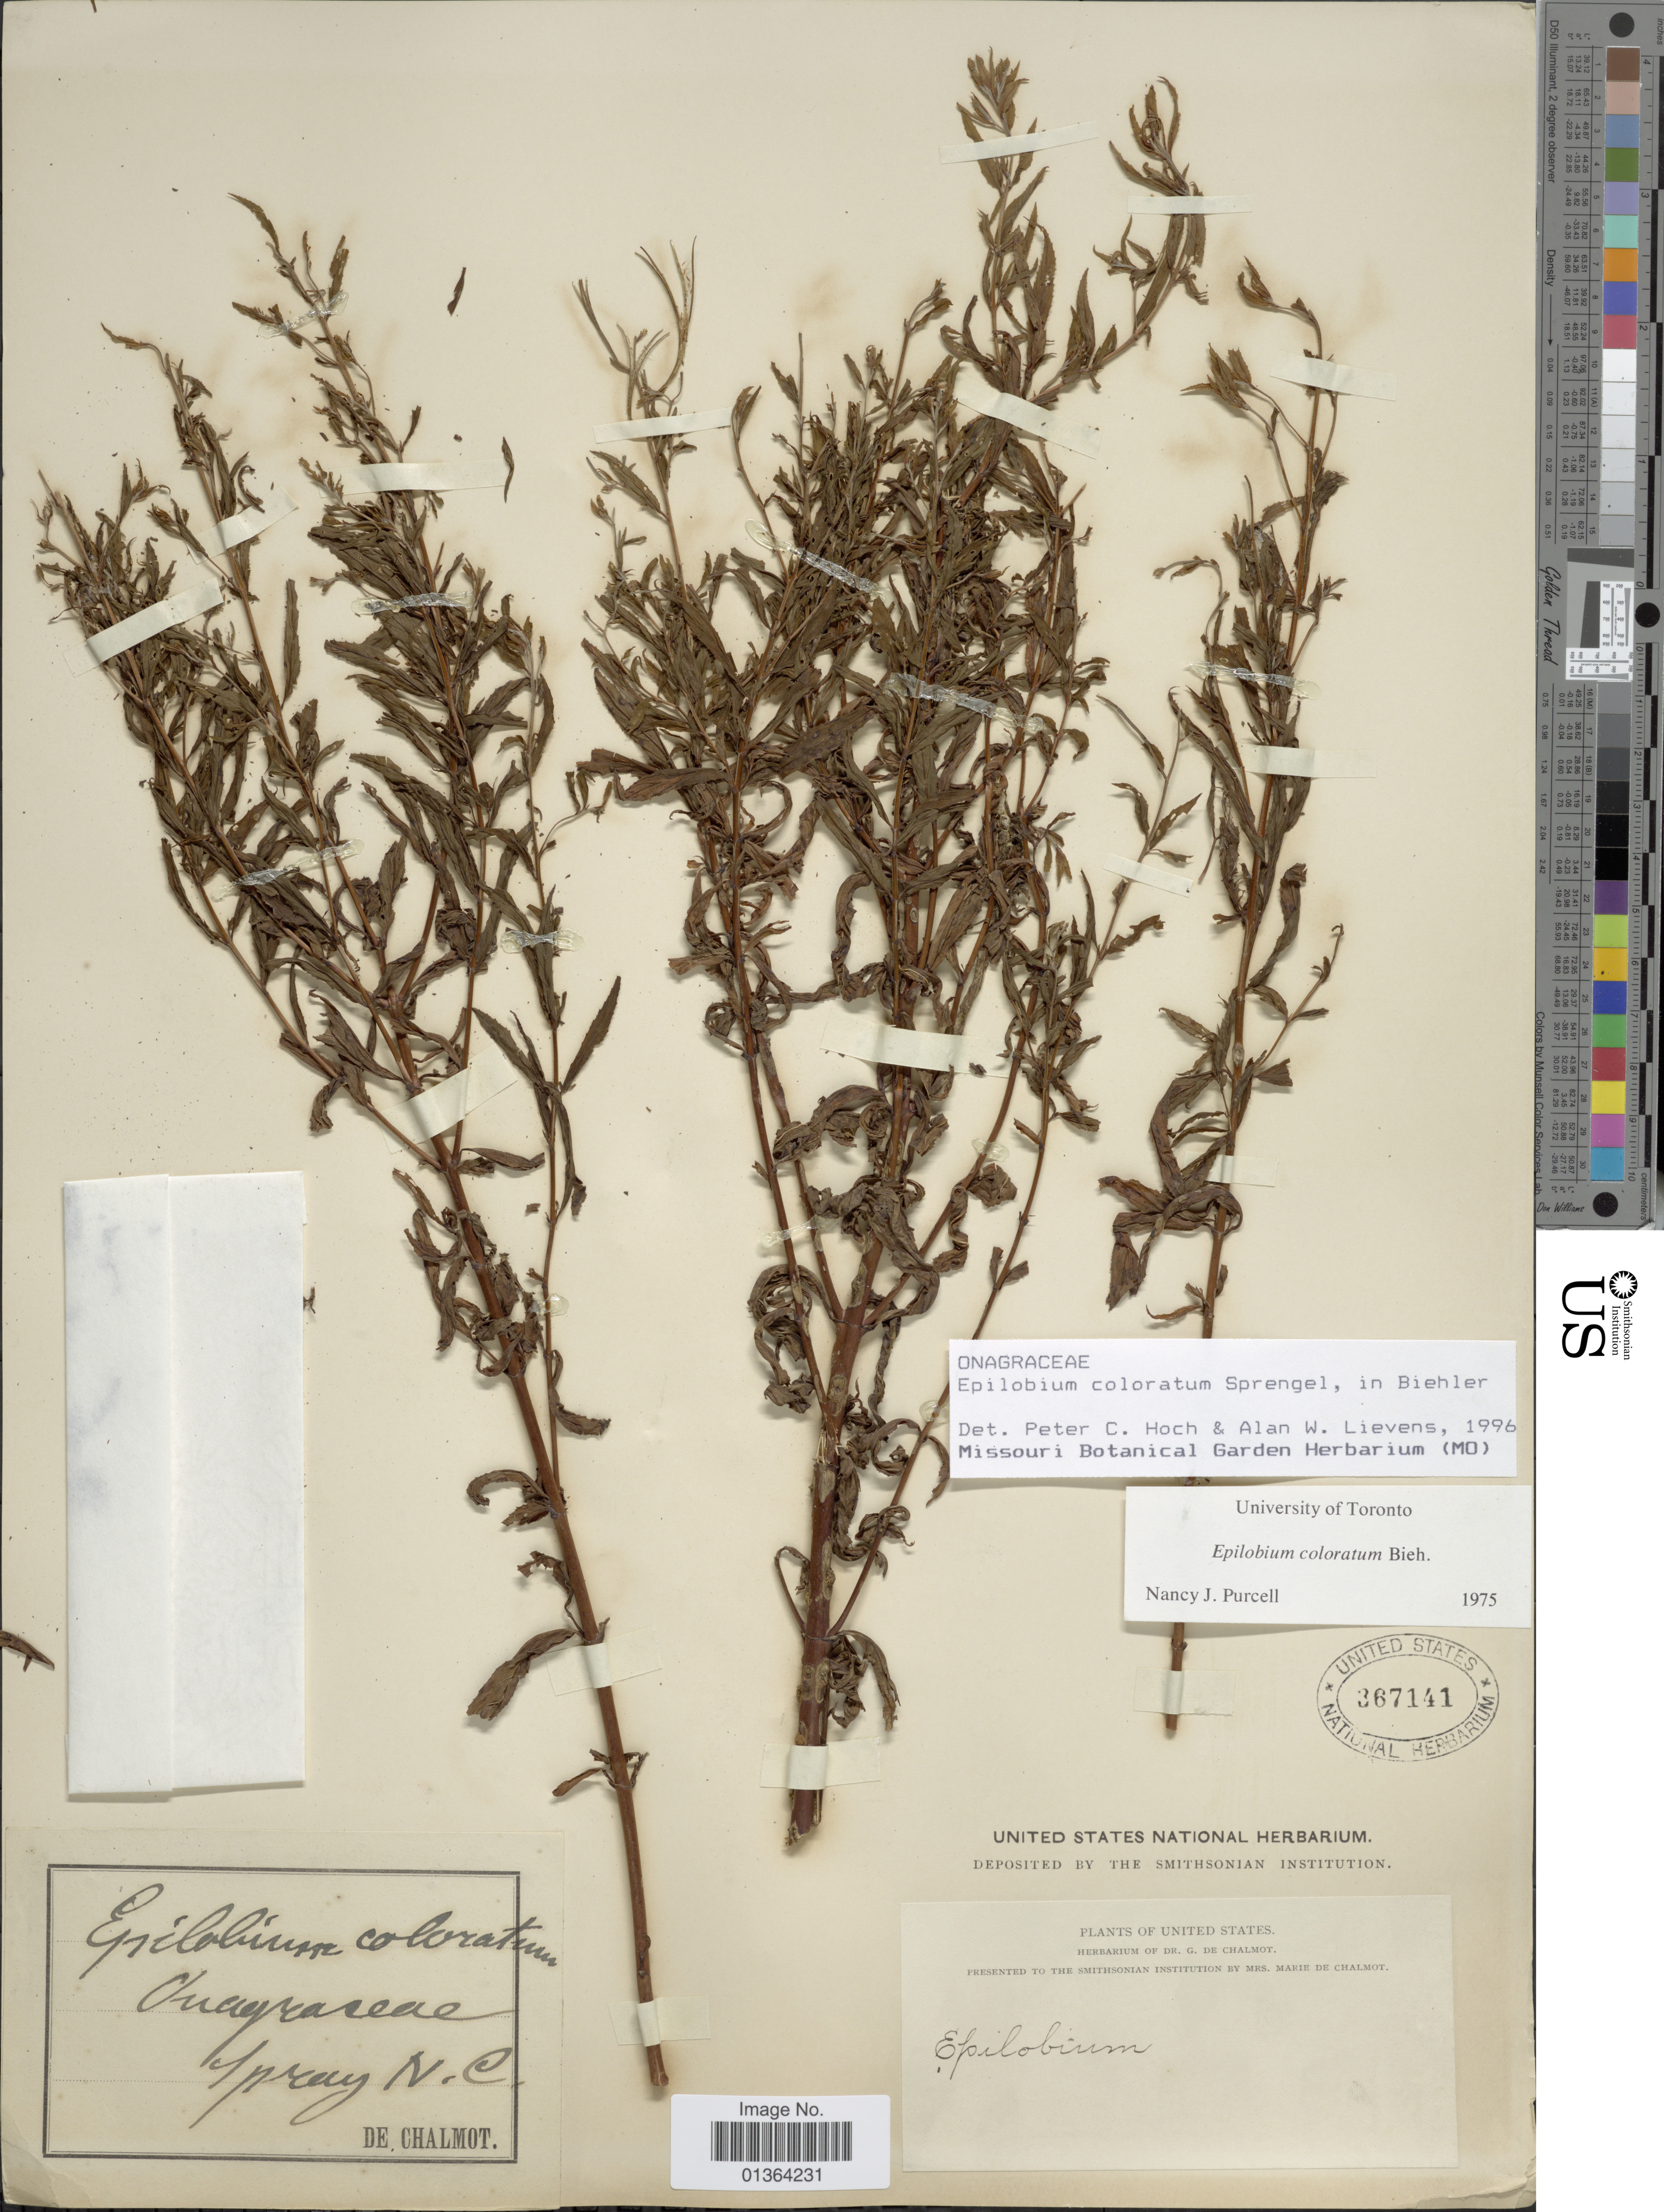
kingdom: Plantae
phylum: Tracheophyta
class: Magnoliopsida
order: Myrtales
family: Onagraceae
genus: Epilobium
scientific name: Epilobium coloratum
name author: Biehler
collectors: G. de Chalmot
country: United States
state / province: North Carolina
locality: Spray.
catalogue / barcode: US 367141